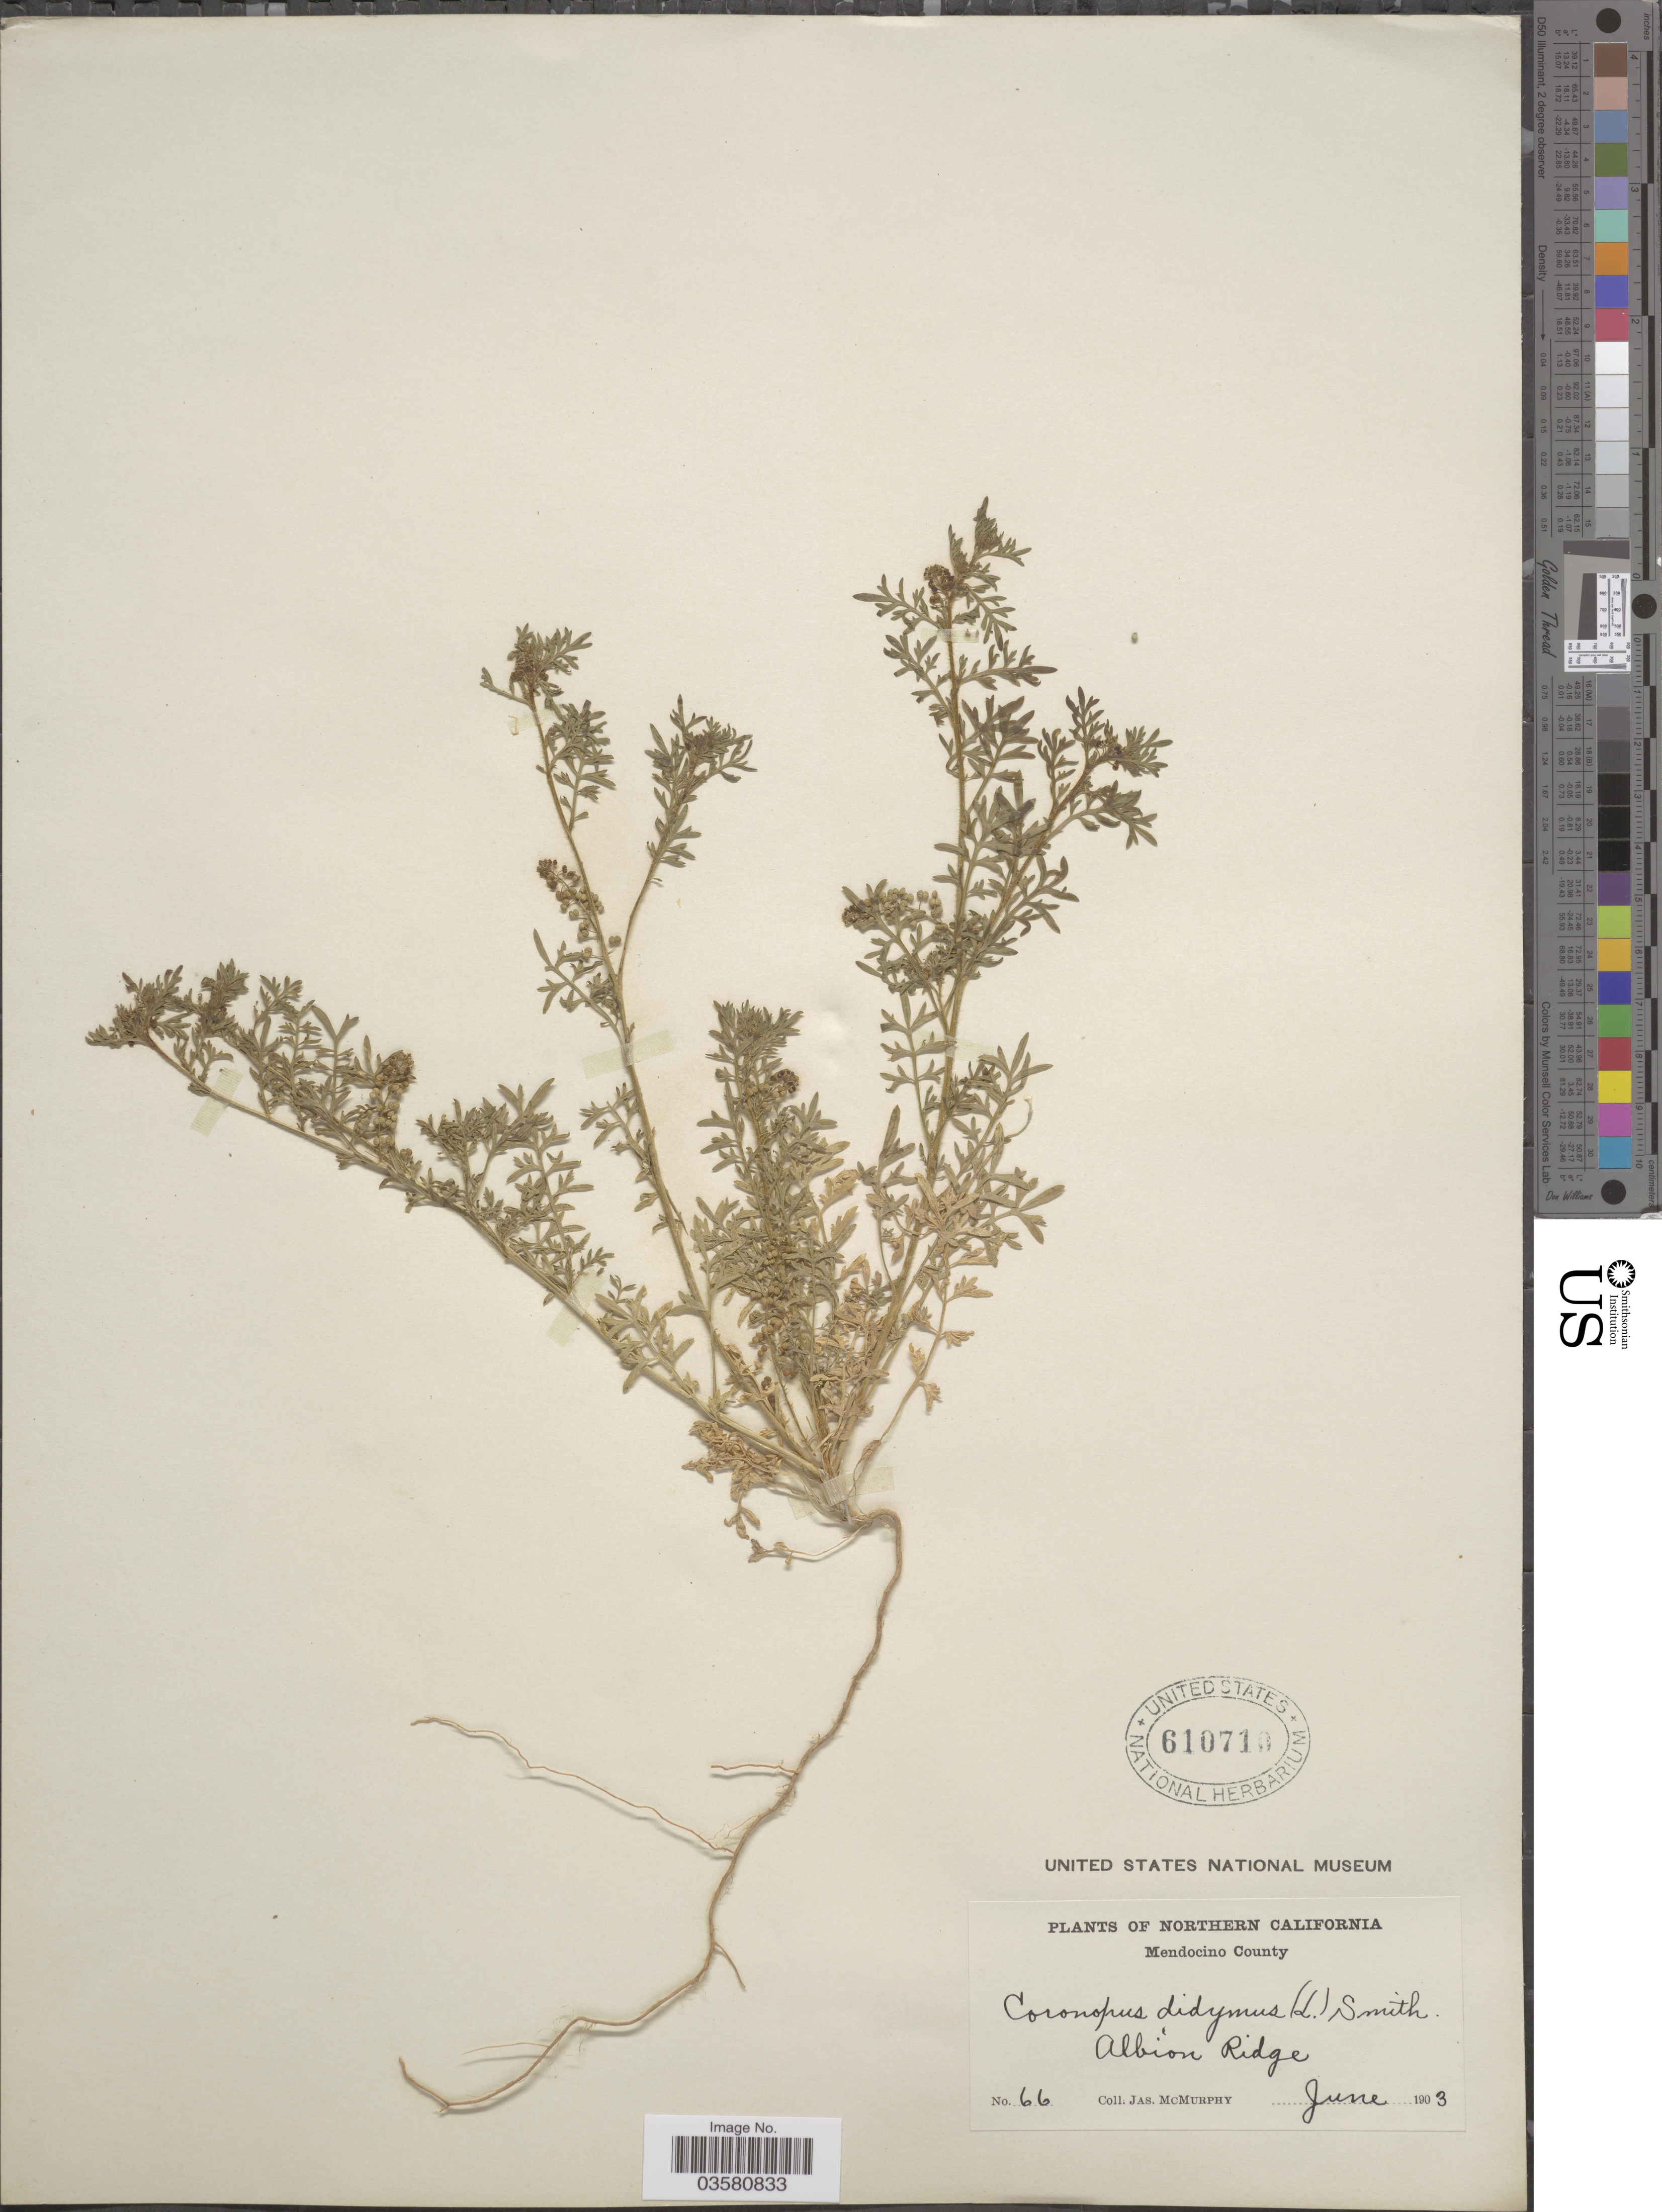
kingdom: Plantae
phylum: Tracheophyta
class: Magnoliopsida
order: Brassicales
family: Brassicaceae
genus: Lepidium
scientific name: Lepidium didymum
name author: L.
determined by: Strong, M. T., (US), Smithsonian Institution - National Museum of Natural History (UNITED STATES)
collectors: J. McMurphy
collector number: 66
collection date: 1903-06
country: United States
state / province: California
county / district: Mendocino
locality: Northern California. Mendocino County. Albion Ridge.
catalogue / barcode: US 610710